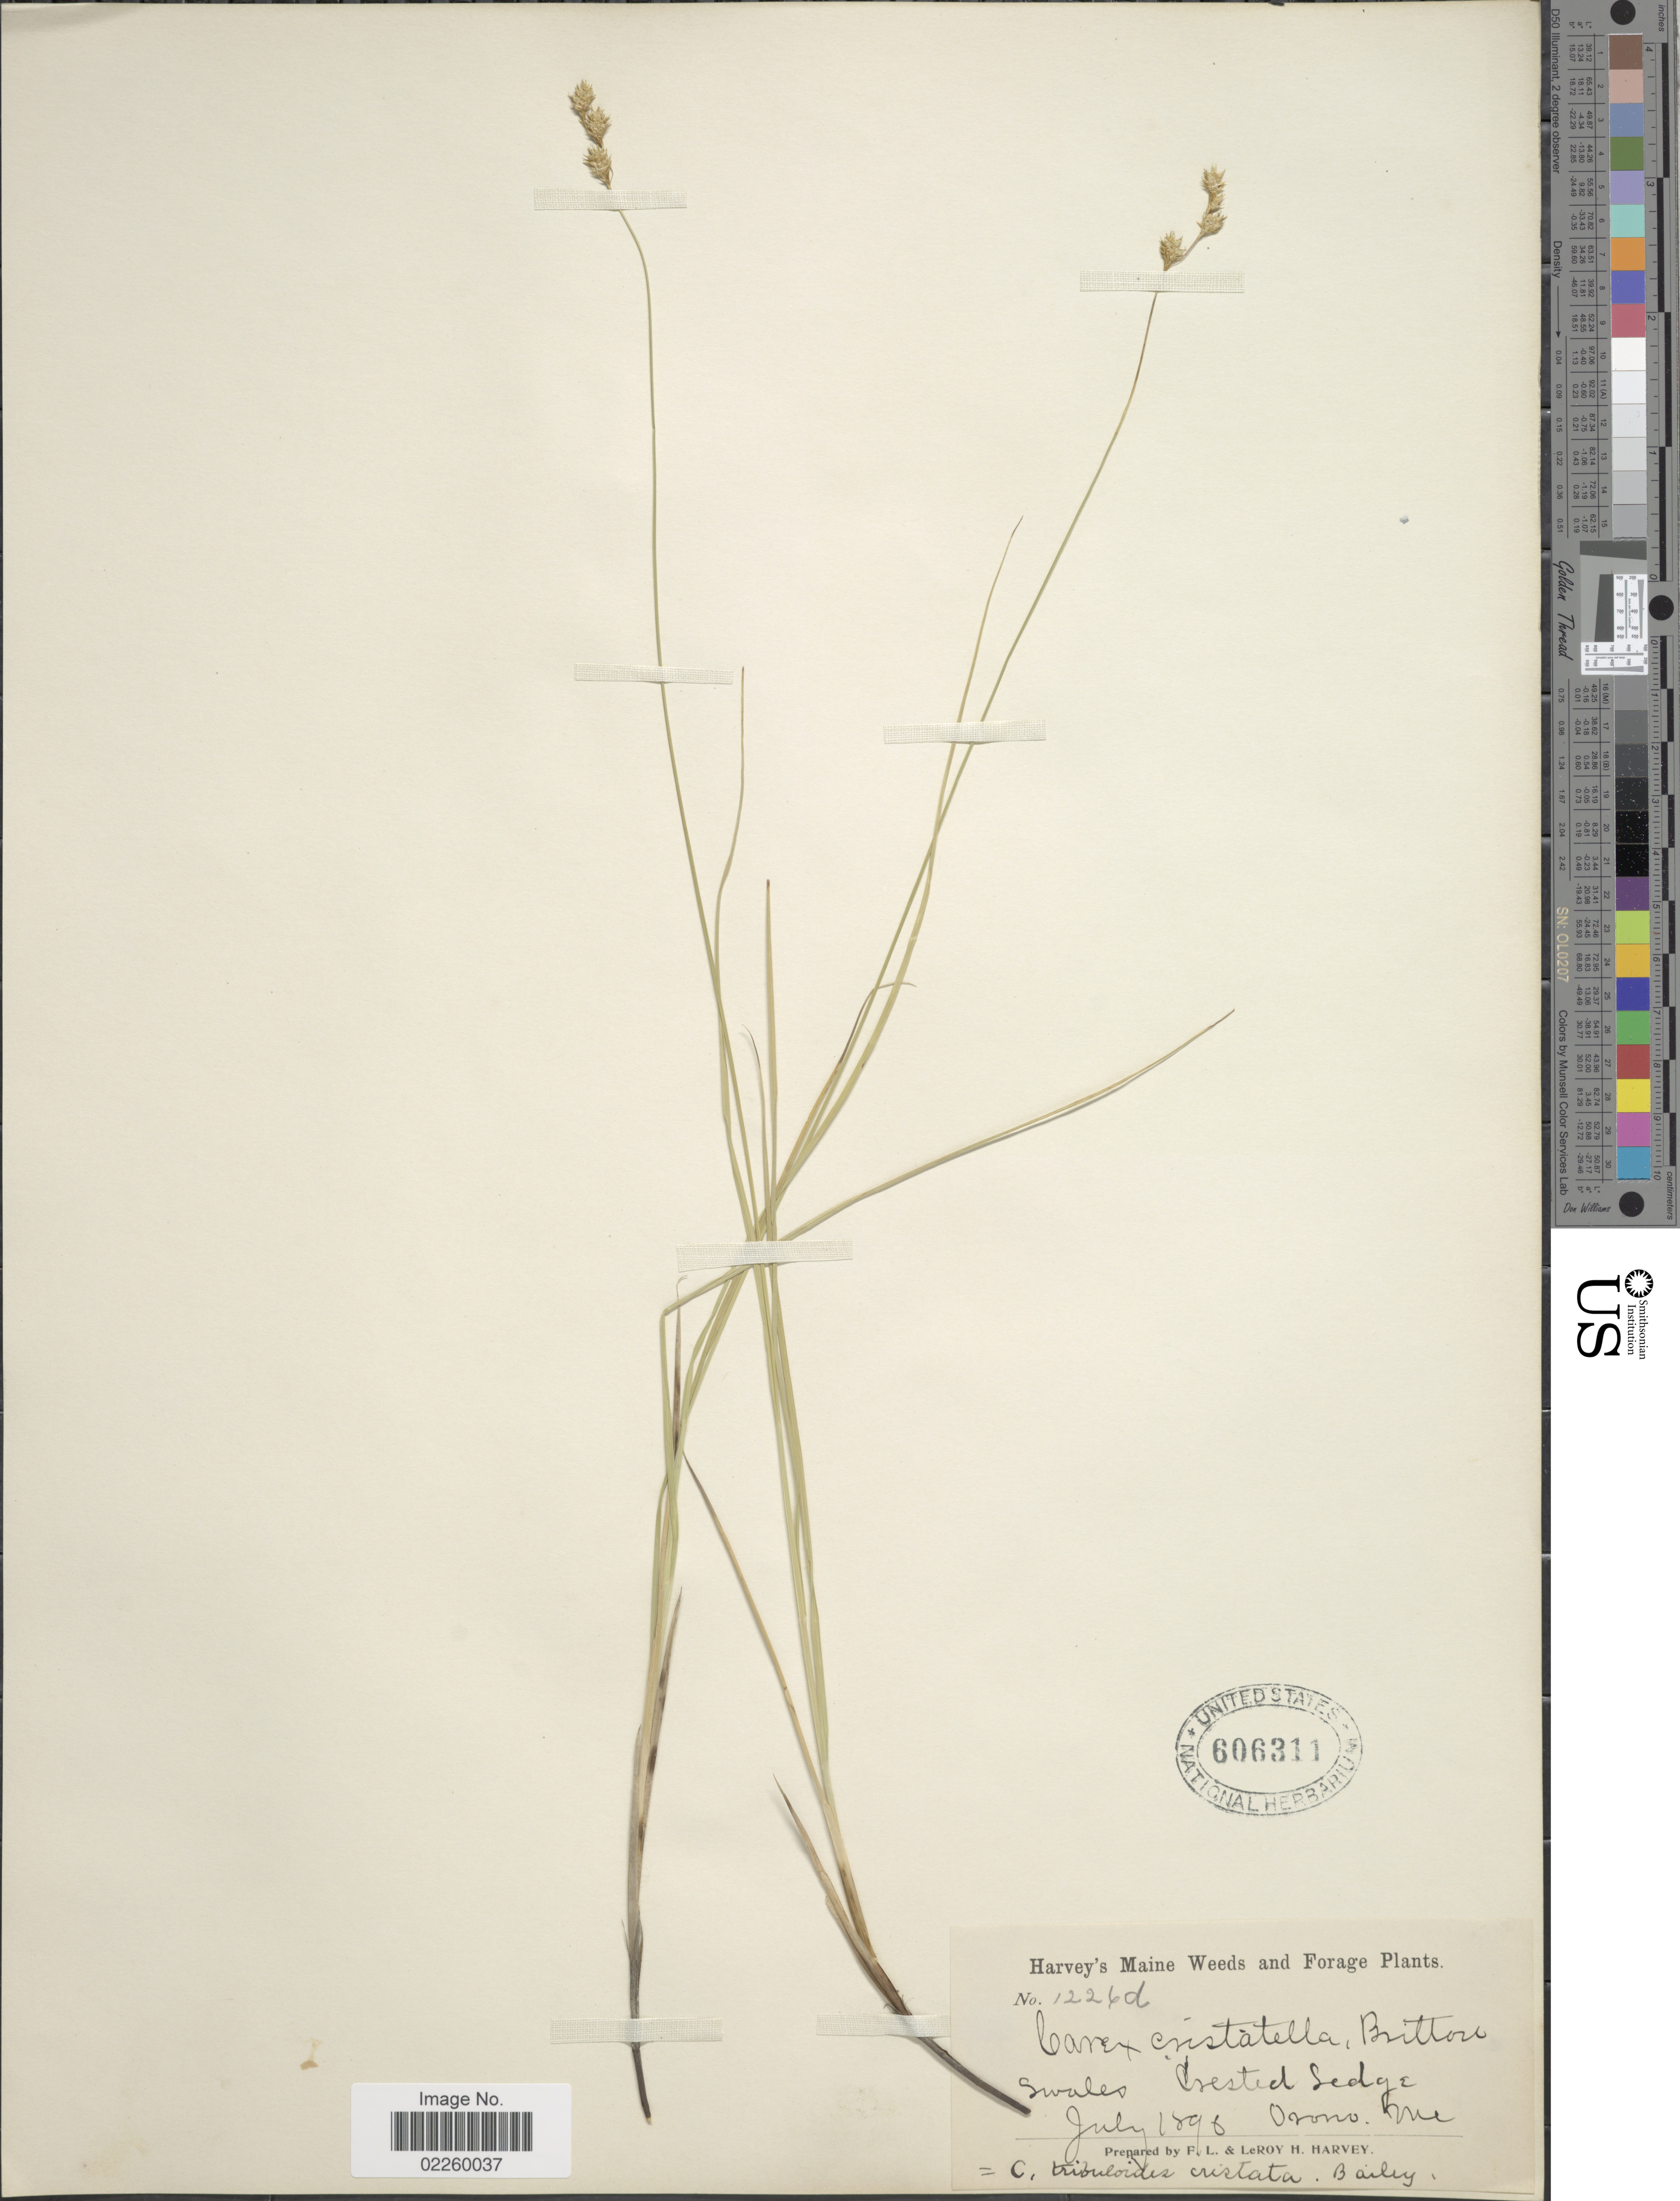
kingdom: Plantae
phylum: Tracheophyta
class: Liliopsida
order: Poales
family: Cyperaceae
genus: Carex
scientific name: Carex cristatella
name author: Britton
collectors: L. H. Harvey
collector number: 1226d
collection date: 1896-07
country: United States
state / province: Maine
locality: Orono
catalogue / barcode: US 606311